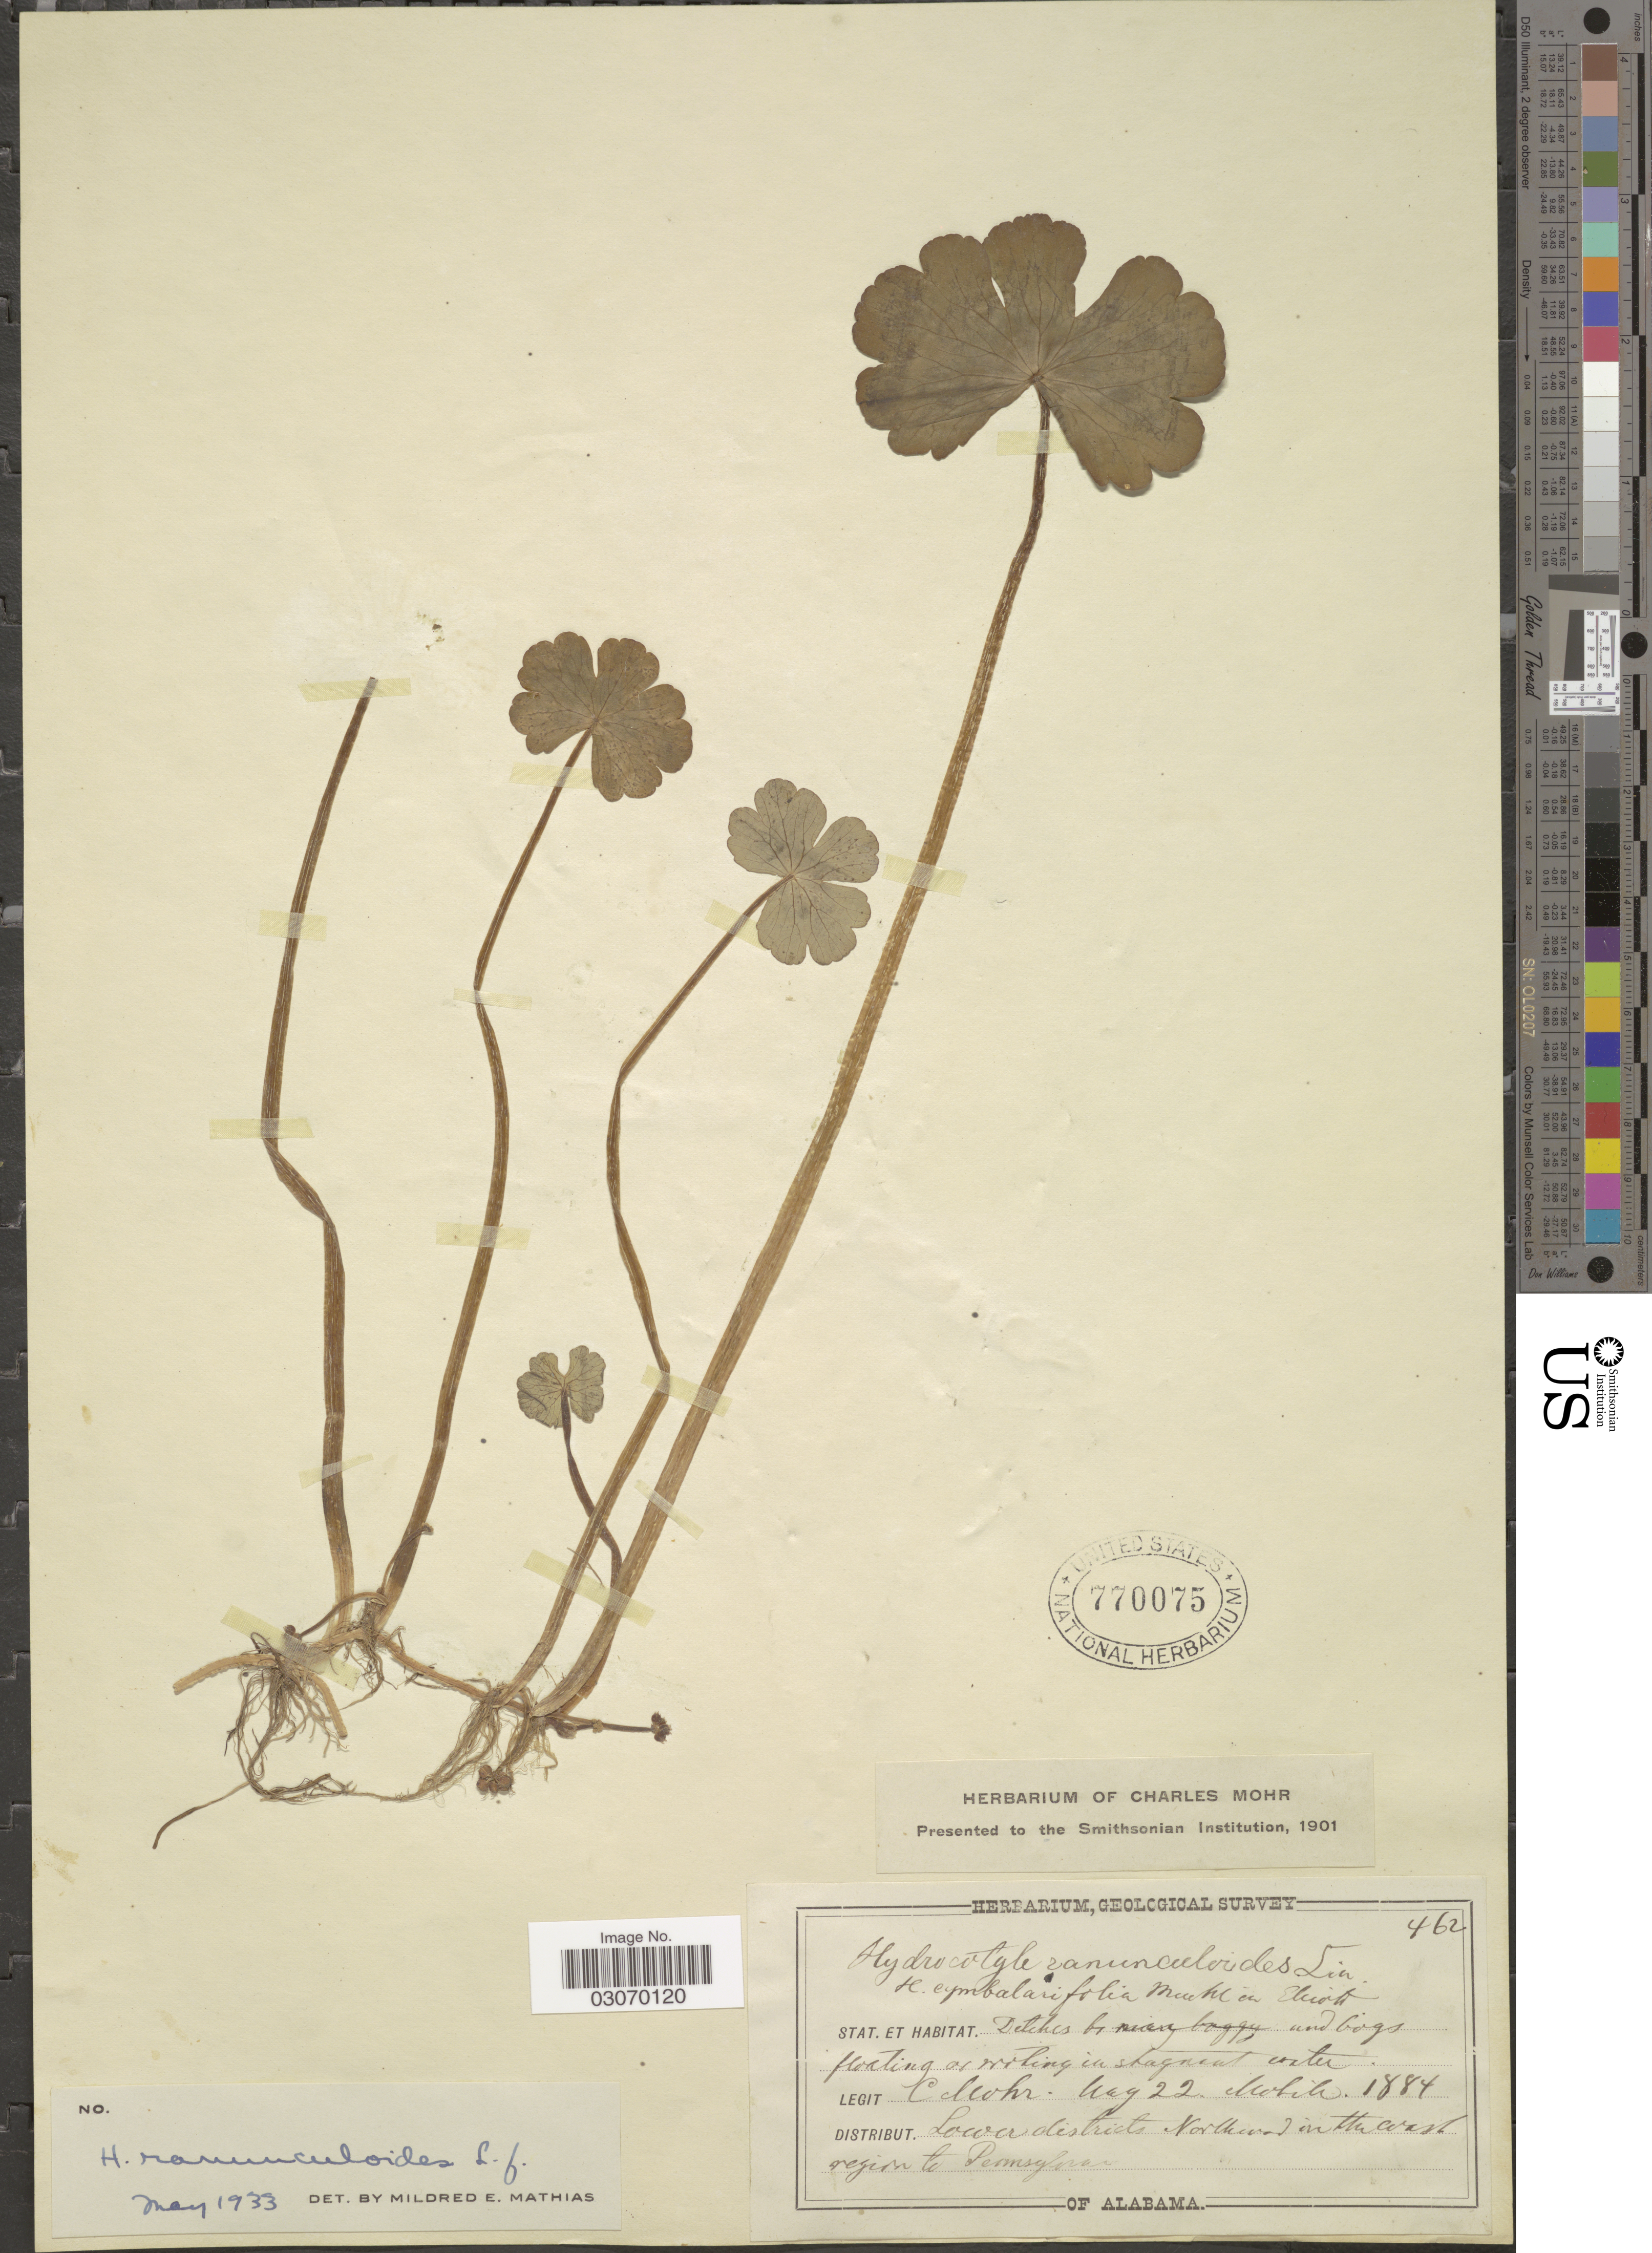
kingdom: Plantae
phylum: Tracheophyta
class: Magnoliopsida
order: Apiales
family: Araliaceae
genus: Hydrocotyle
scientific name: Hydrocotyle ranunculoides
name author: L. f.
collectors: Mohr, C. T. (herbarium)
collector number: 462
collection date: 1884-05-22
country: United States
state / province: Alabama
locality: Mobile. Distr. Lower district Northward in the Wash region to Pennsylvania.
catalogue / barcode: US 770075